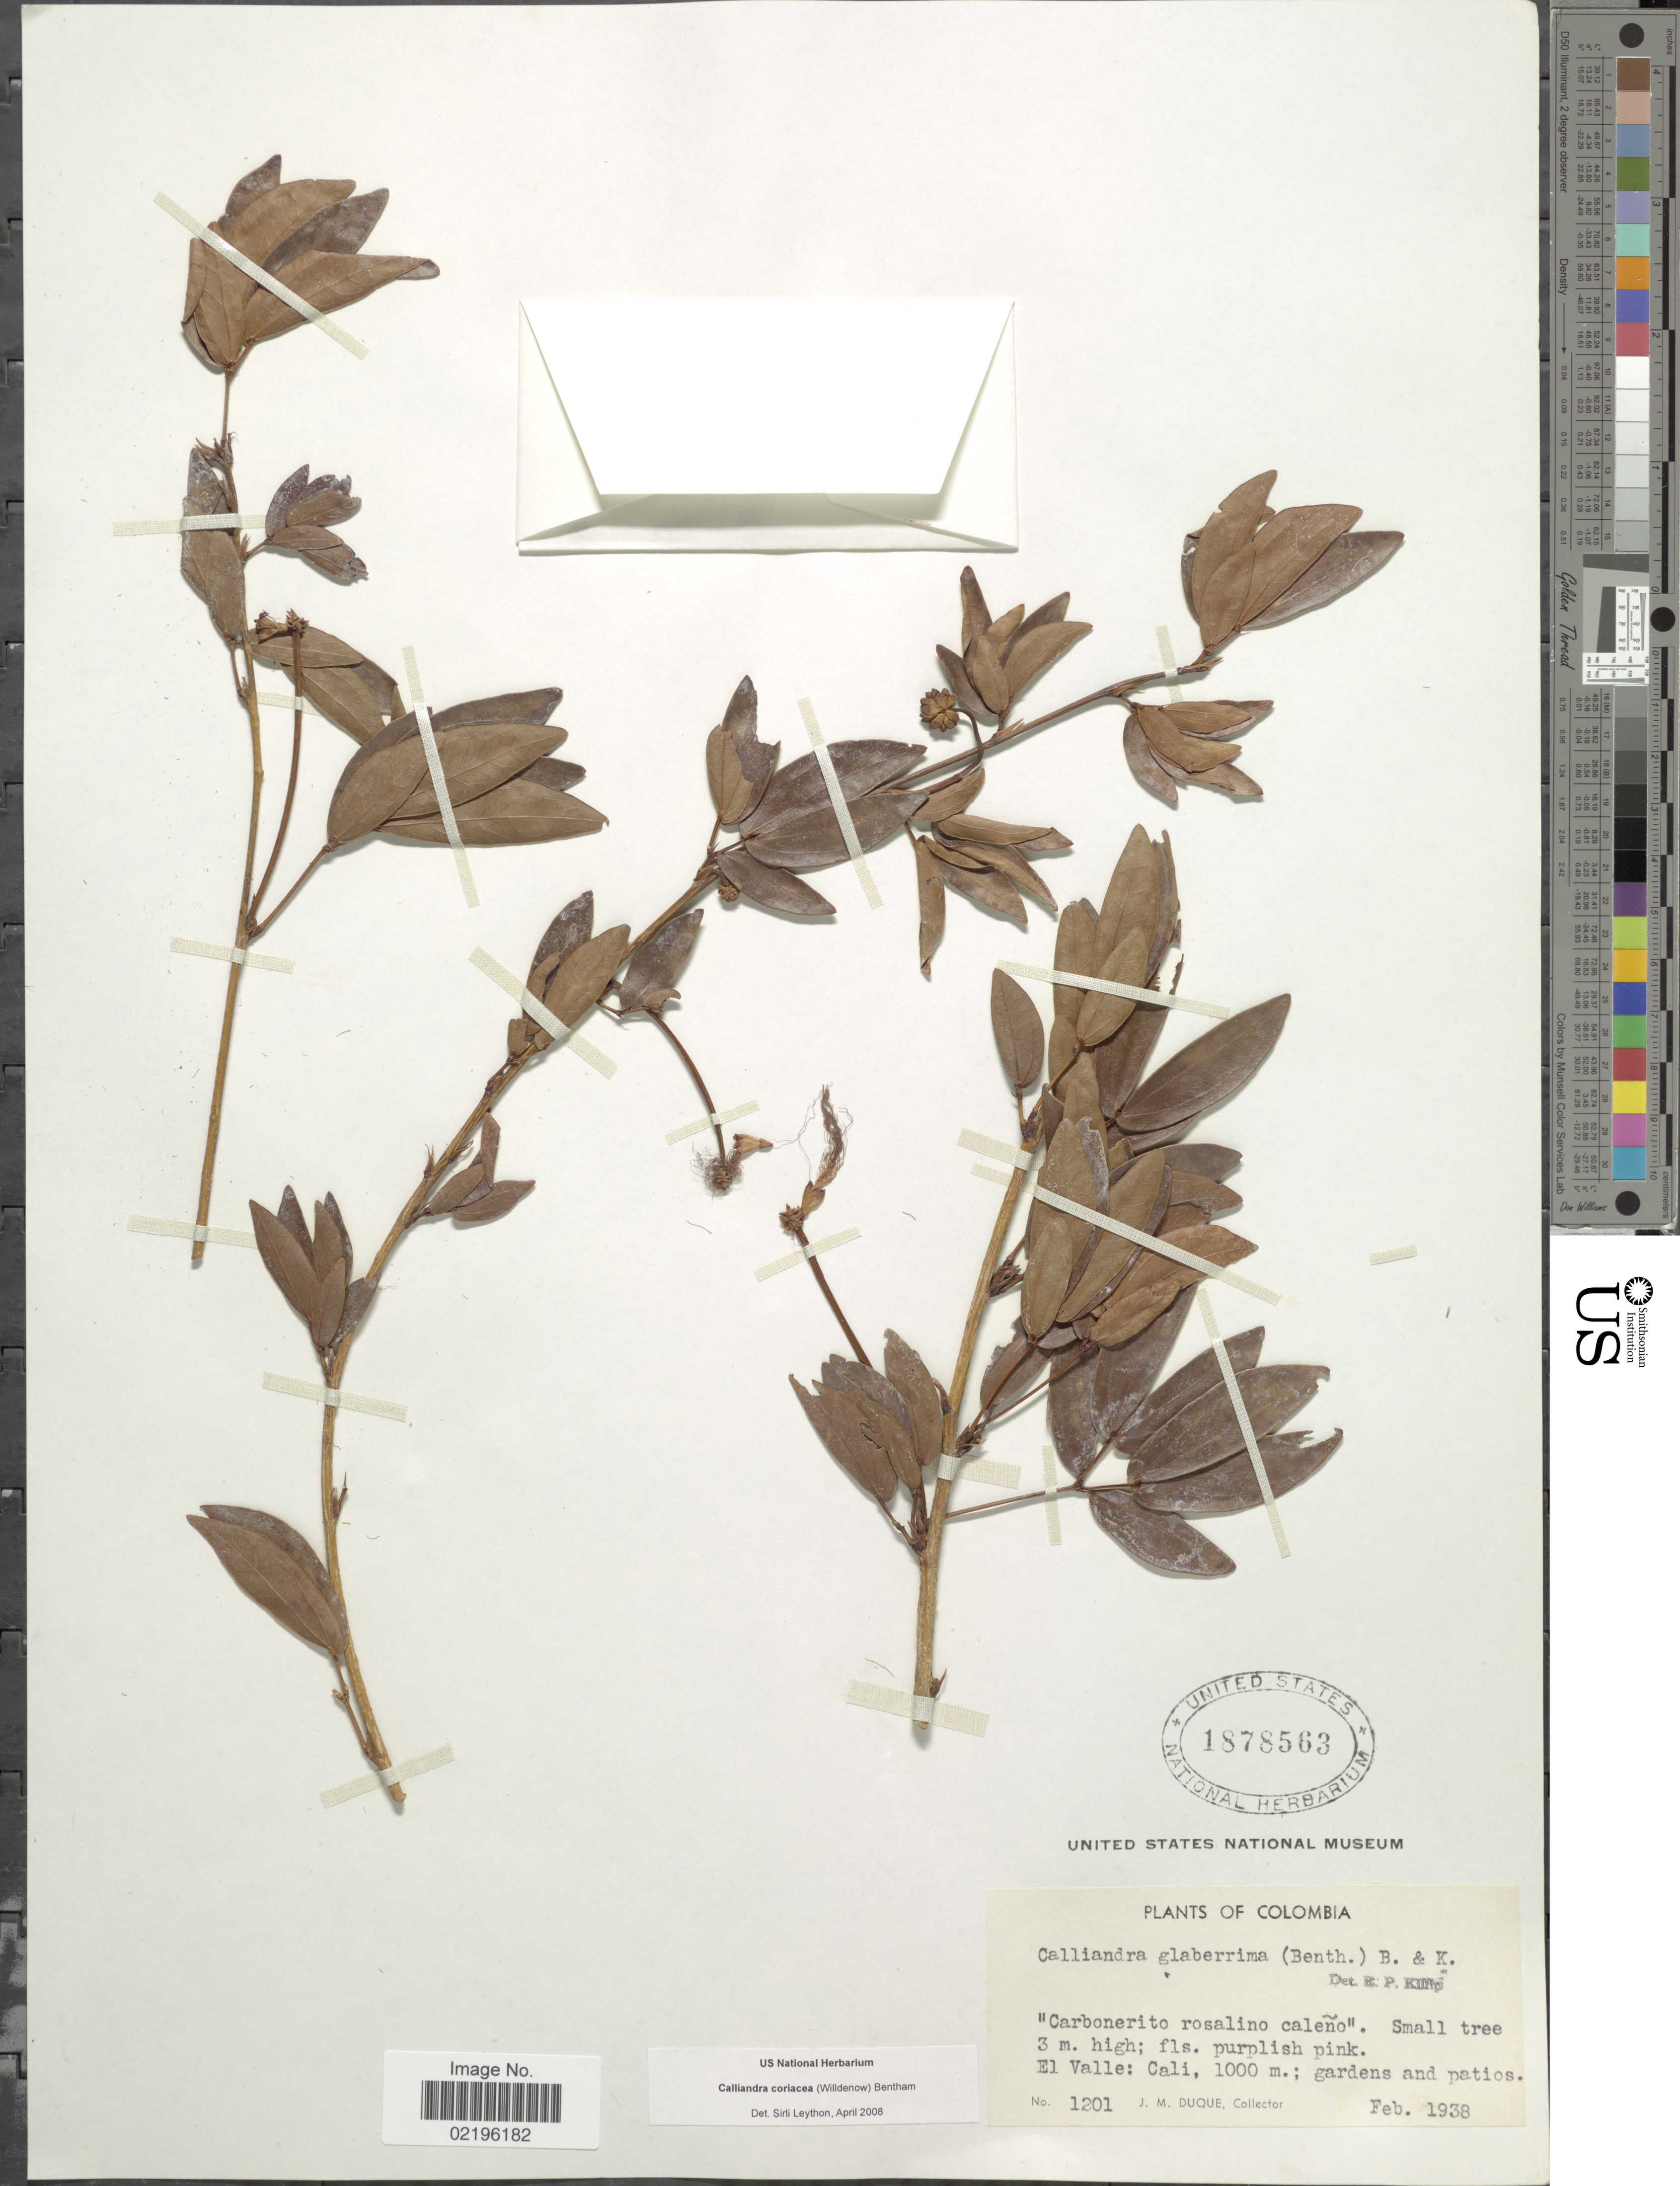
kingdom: Plantae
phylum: Tracheophyta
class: Magnoliopsida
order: Fabales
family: Fabaceae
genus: Calliandra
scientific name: Calliandra coriacea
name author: (Humb. & Bonpl. ex Willd.) Benth.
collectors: J. Duque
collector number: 1201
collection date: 1938-02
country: Colombia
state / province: Valle del Cauca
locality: El Valle: Cali; gardens and patios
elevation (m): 1000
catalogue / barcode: US 1878563